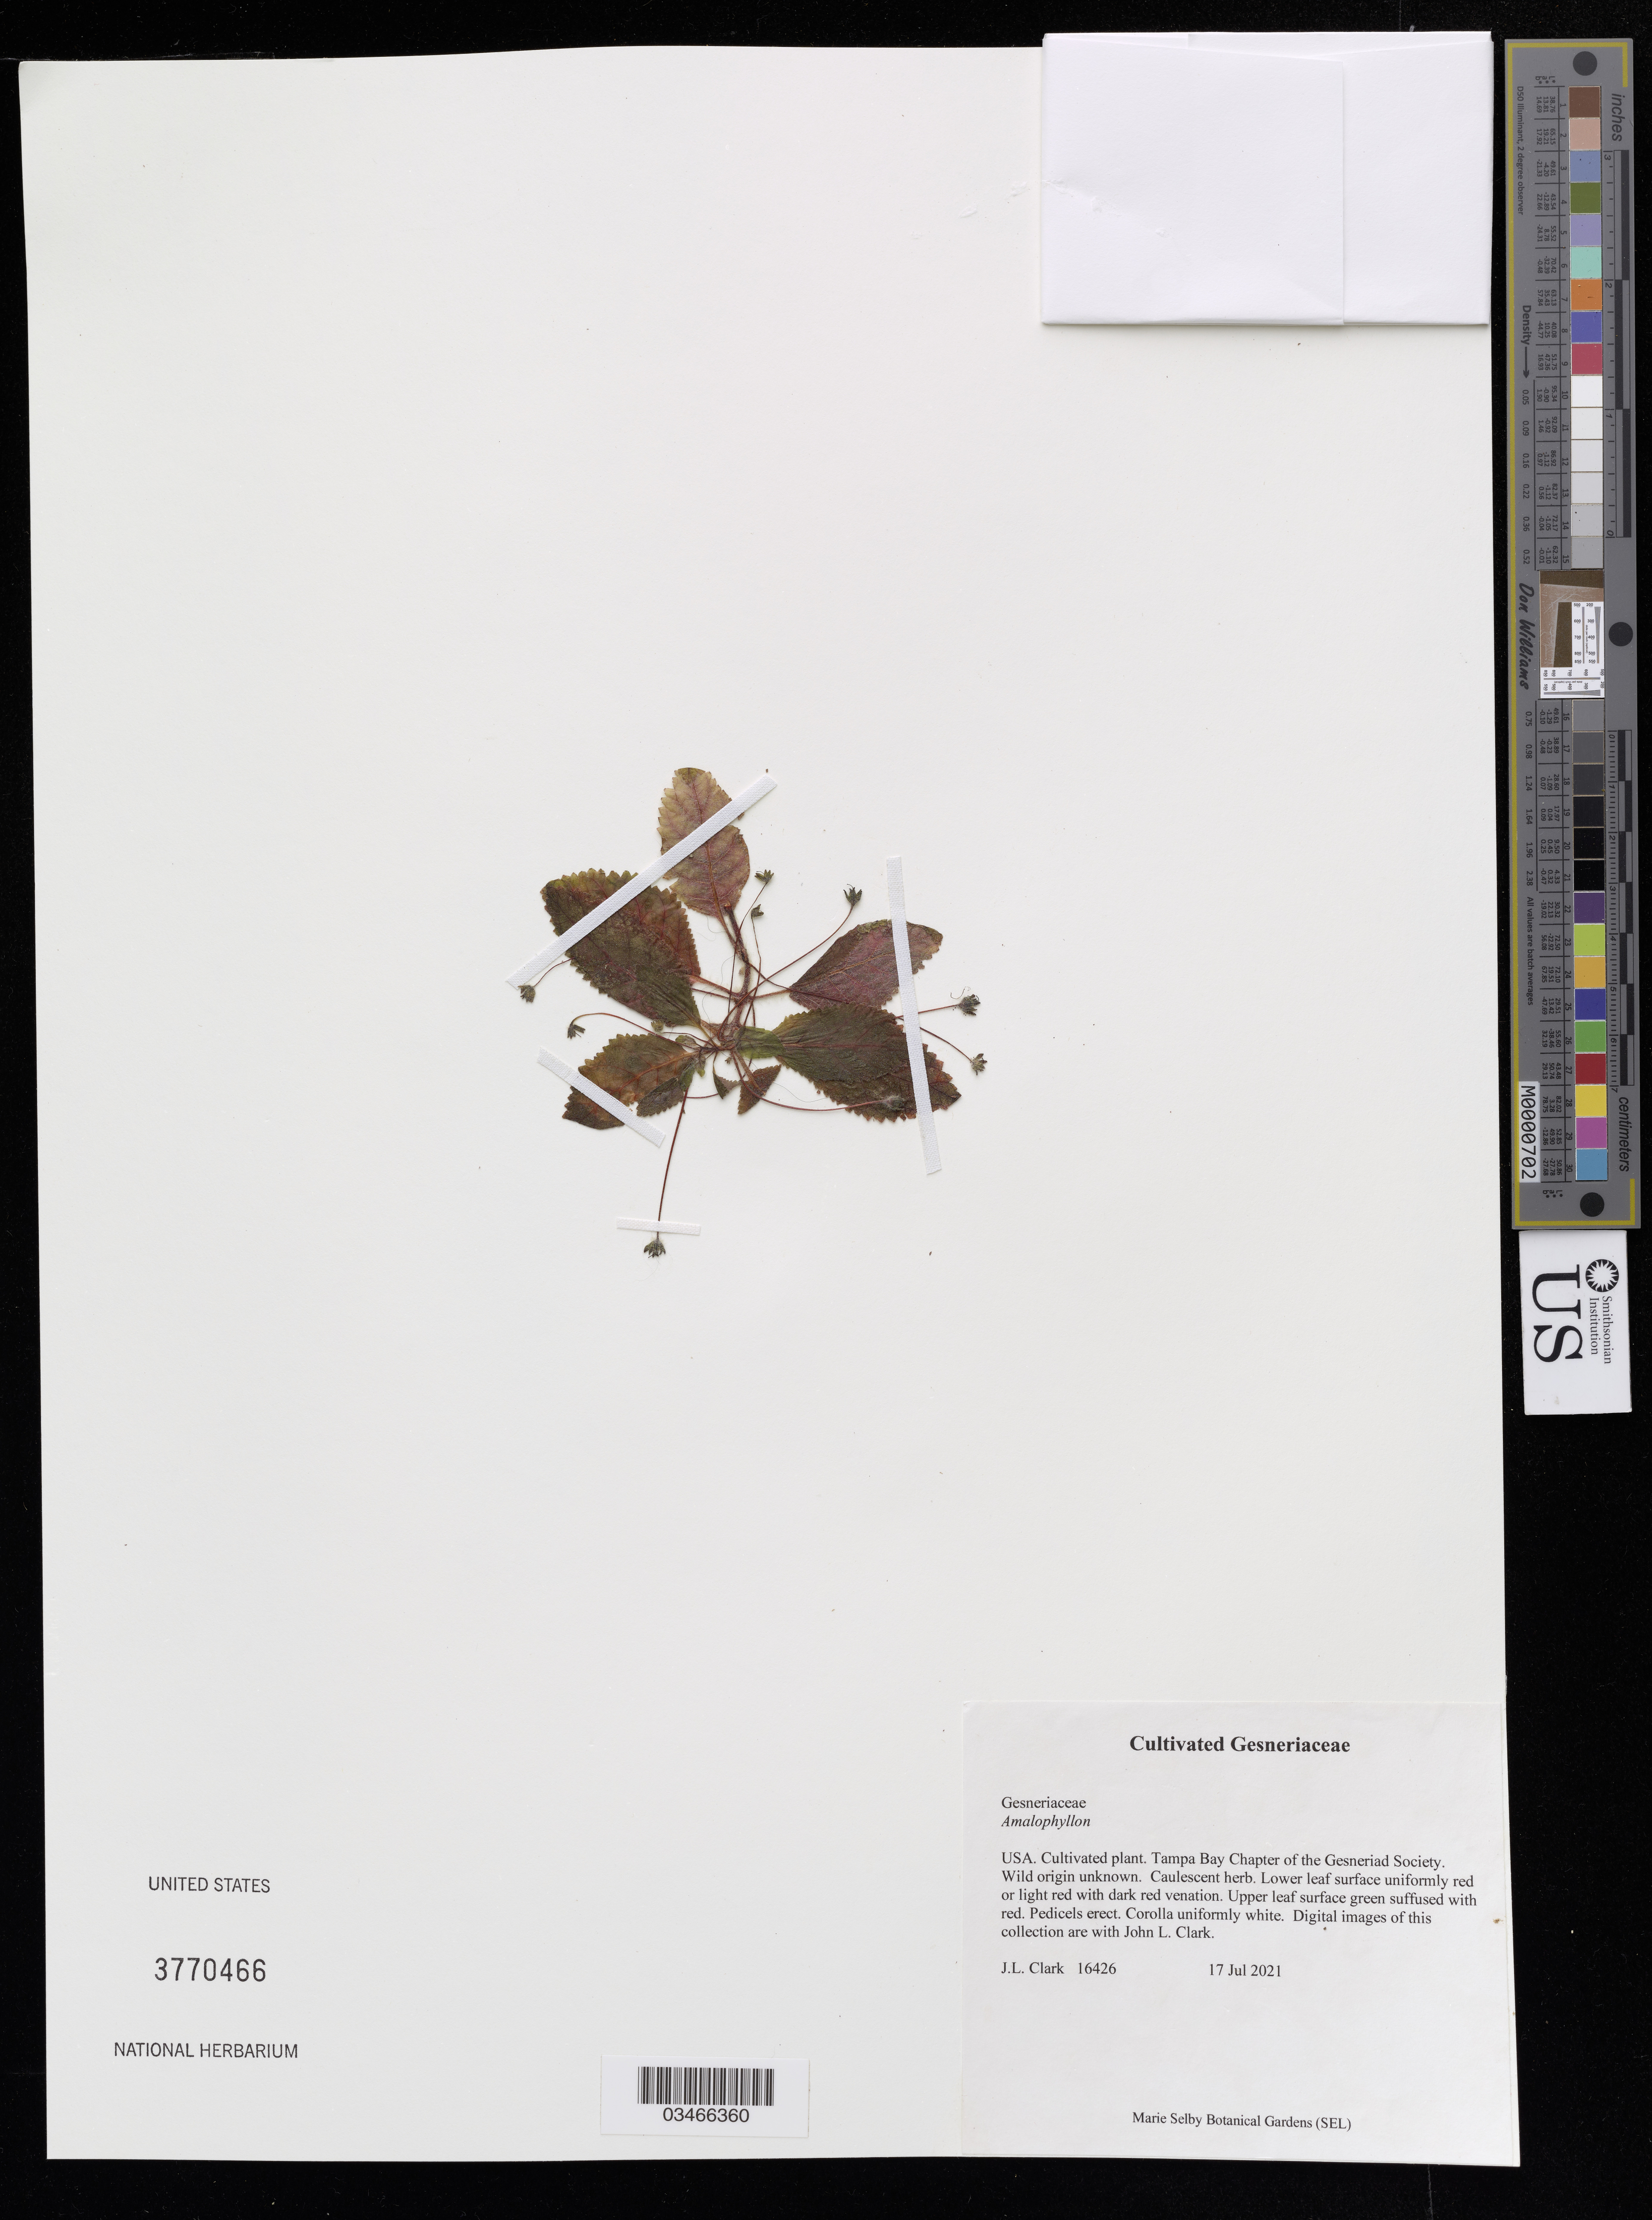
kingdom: Plantae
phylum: Tracheophyta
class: Magnoliopsida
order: Lamiales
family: Gesneriaceae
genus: Amalophyllon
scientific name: Amalophyllon sp.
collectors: J. Clark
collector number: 16426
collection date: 2021-07-17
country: United States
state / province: Florida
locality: Cultivated plant, Tampa Bay Chapter of the Gesneriad Society, Wild origin unknown.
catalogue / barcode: US 3770466